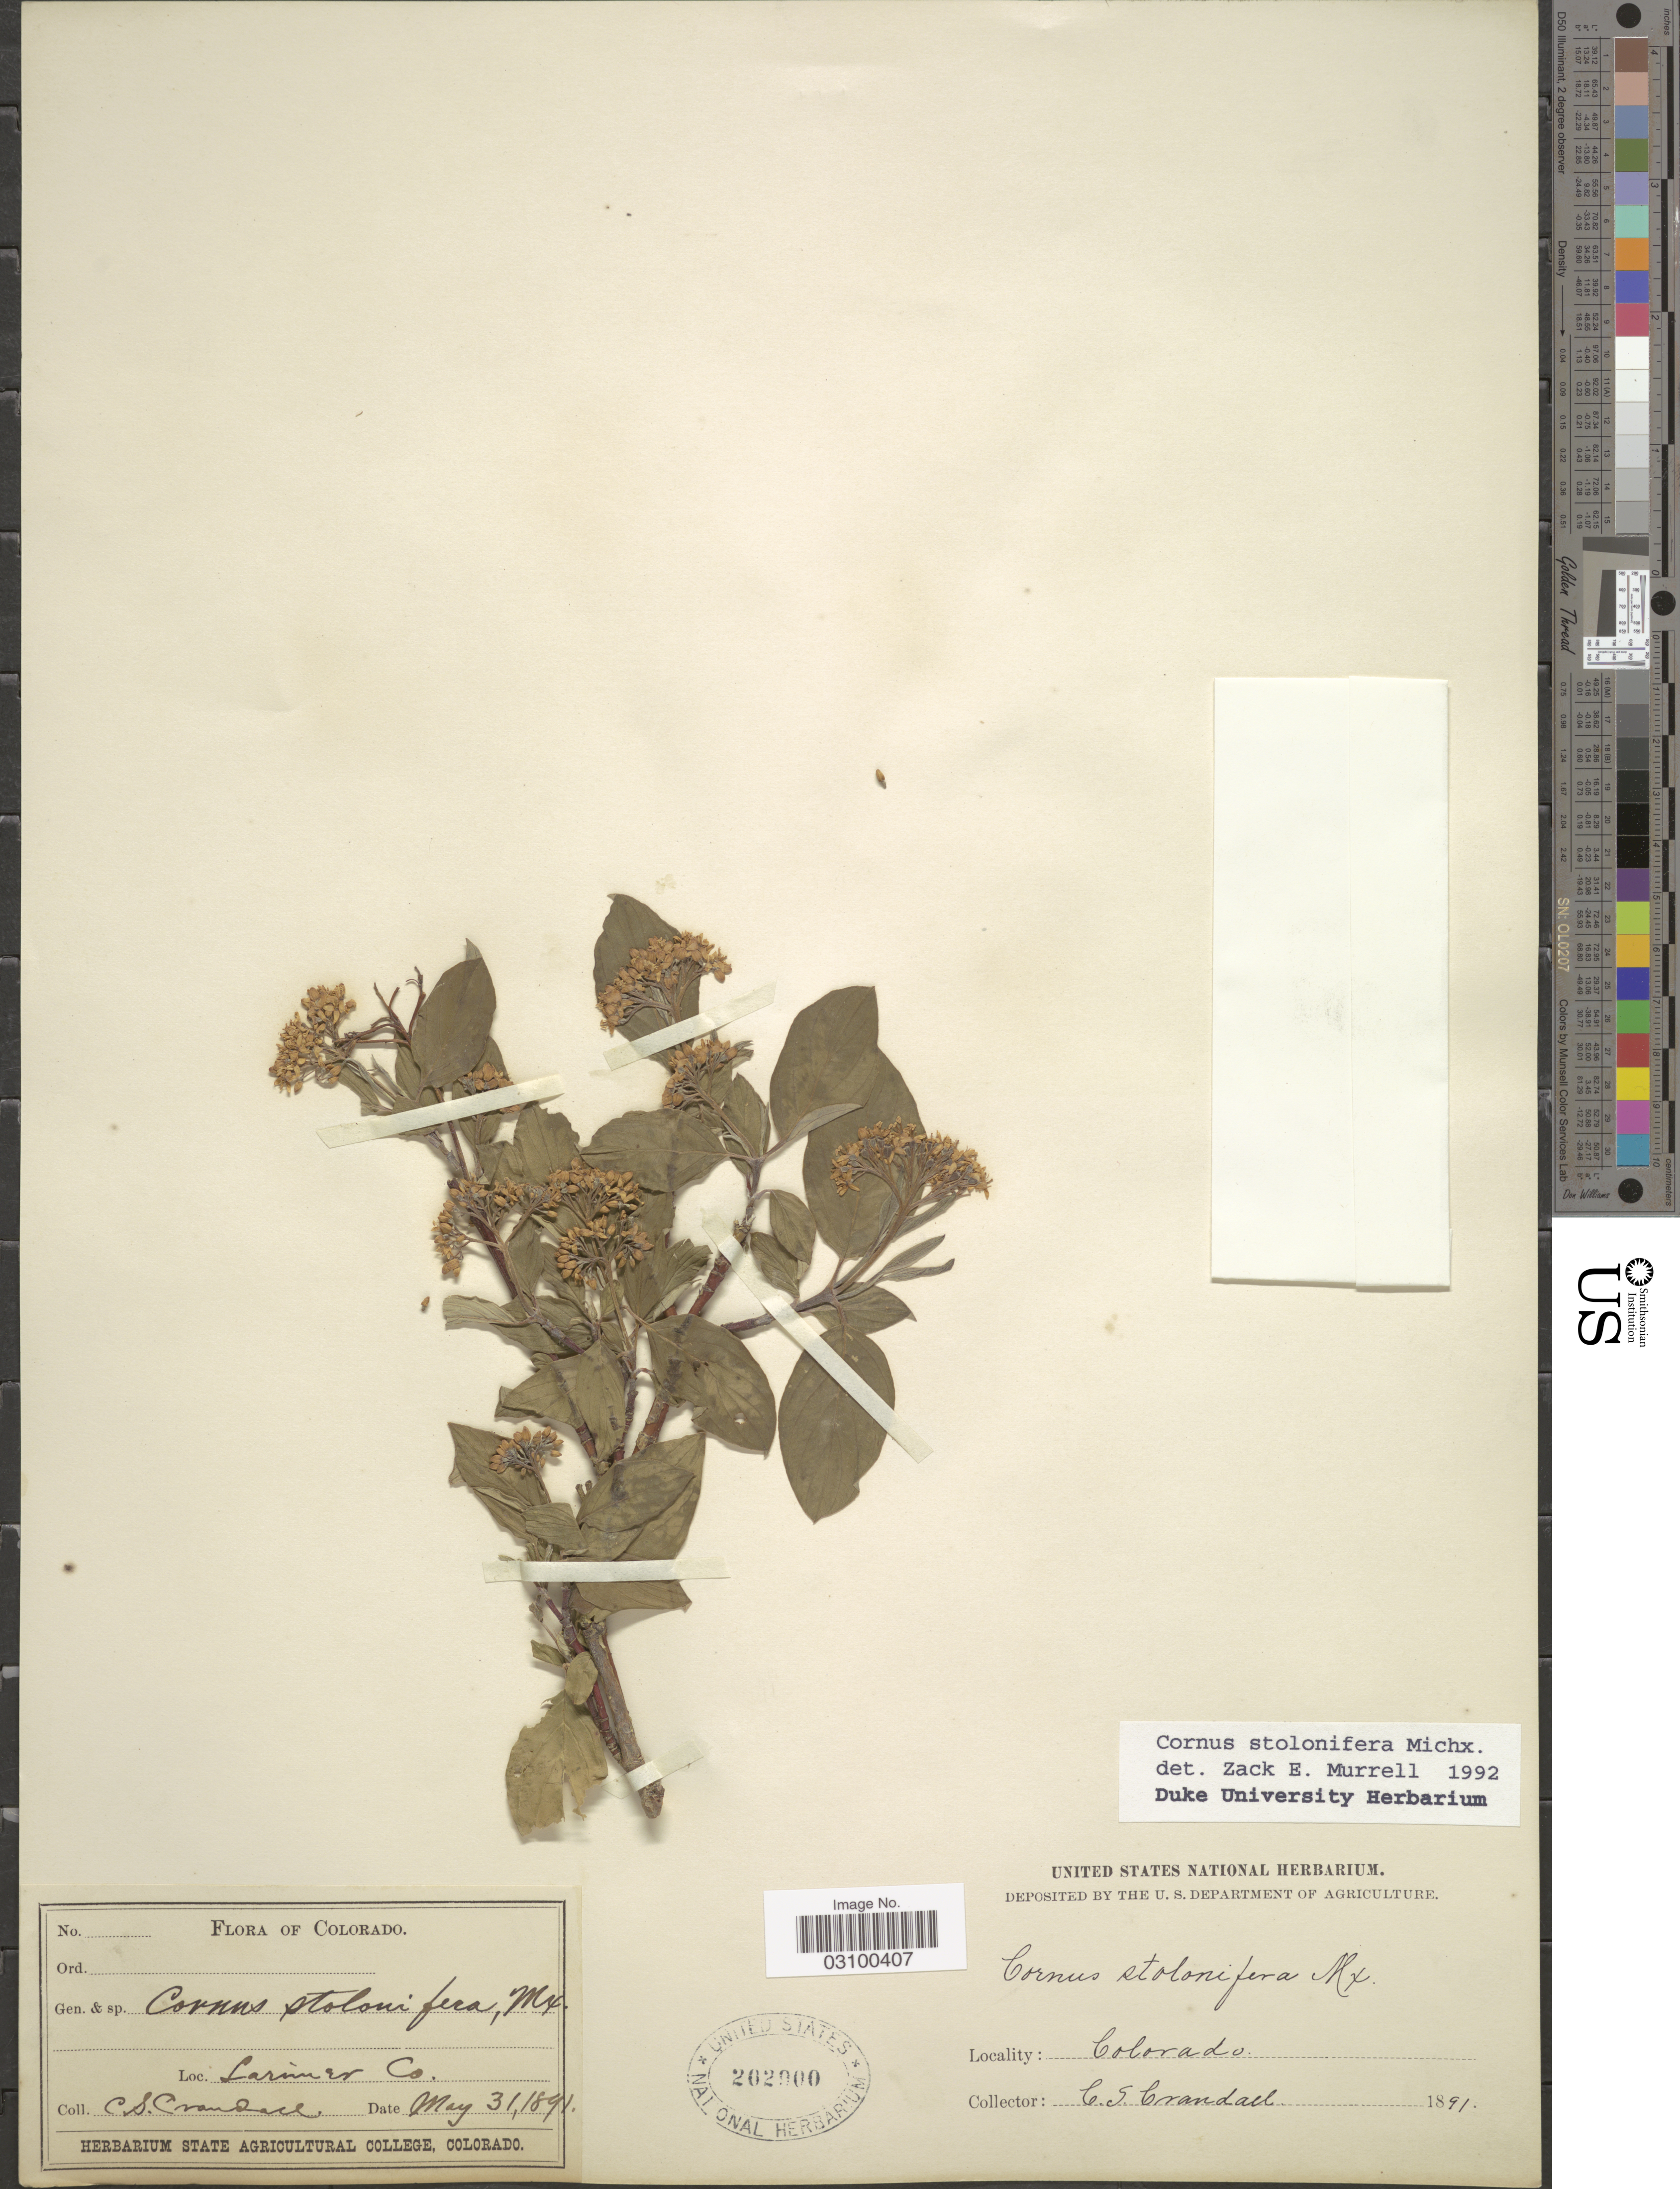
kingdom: Plantae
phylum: Tracheophyta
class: Magnoliopsida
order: Cornales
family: Cornaceae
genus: Cornus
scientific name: Cornus sericea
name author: L.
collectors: C. Crandall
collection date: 1891-05-31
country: United States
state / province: Colorado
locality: Larimer Co.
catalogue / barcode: US 202900